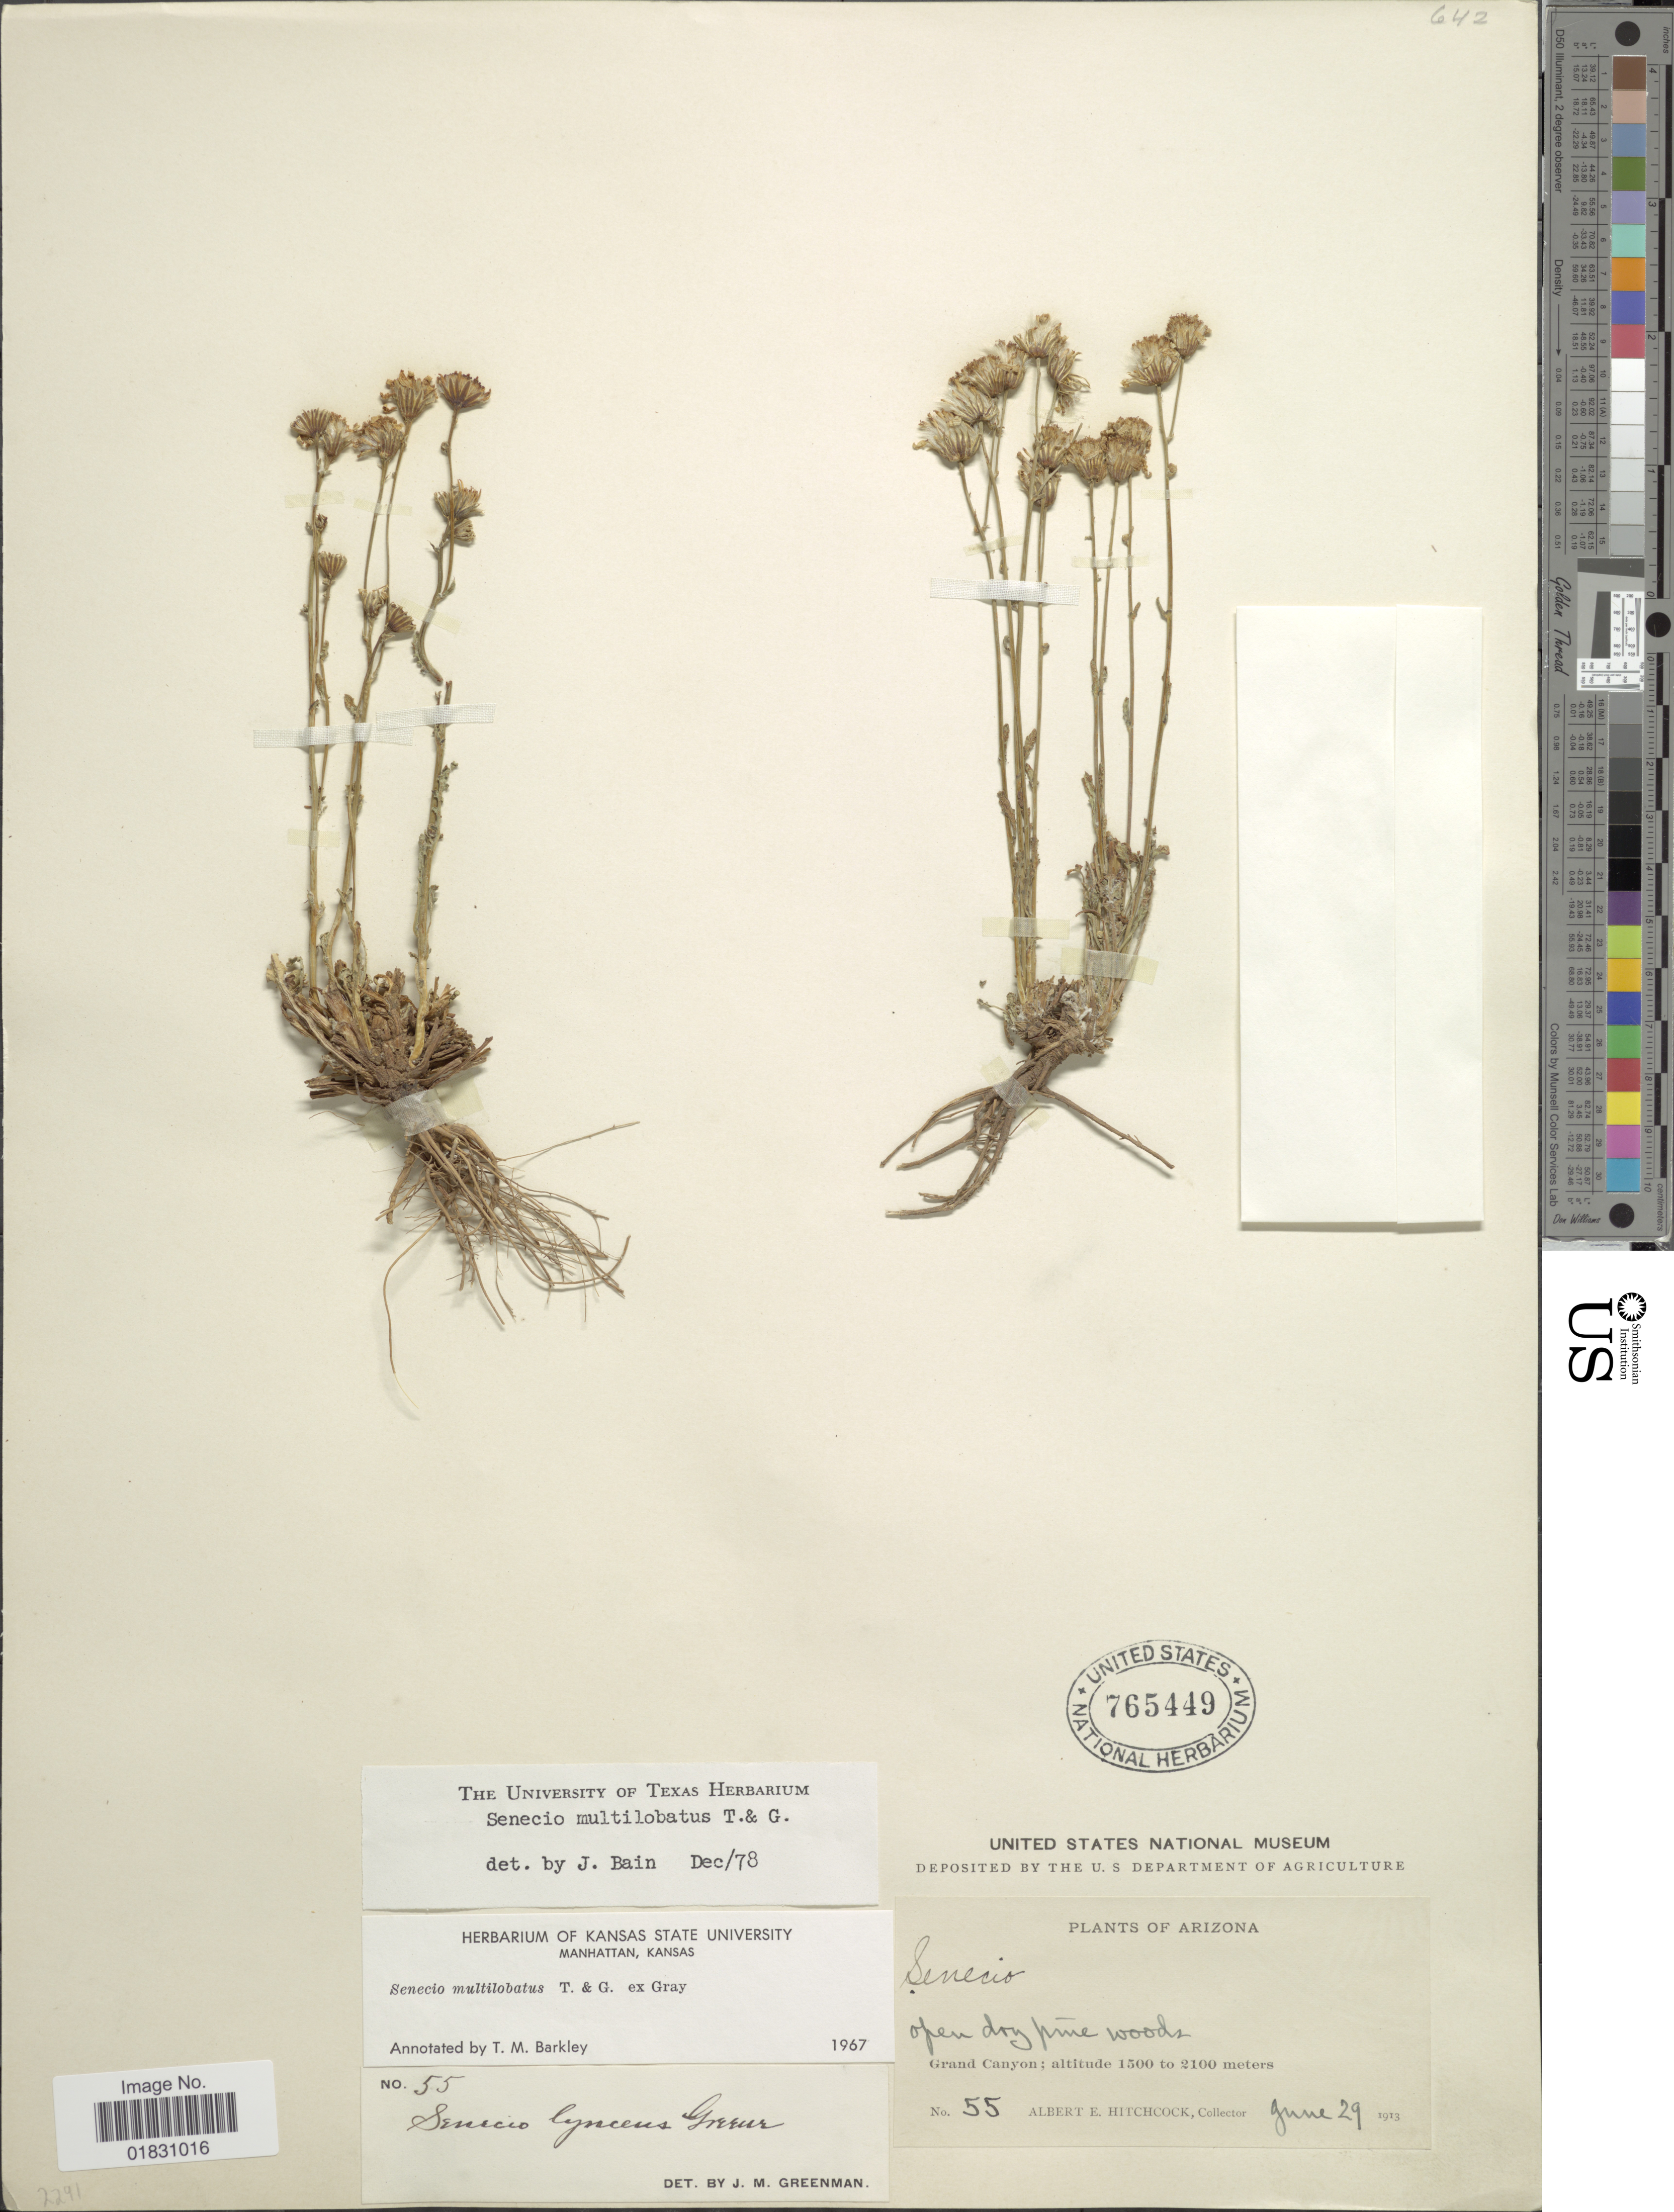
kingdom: Plantae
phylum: Tracheophyta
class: Magnoliopsida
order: Asterales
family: Asteraceae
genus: Packera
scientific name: Packera multilobata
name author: (Torr. & A. Gray) W.A. Weber & Á. Löve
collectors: A. Hitchcock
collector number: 55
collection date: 1913-06-29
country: United States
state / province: Arizona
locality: Grand Canyon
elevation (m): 1500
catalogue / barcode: US 766449